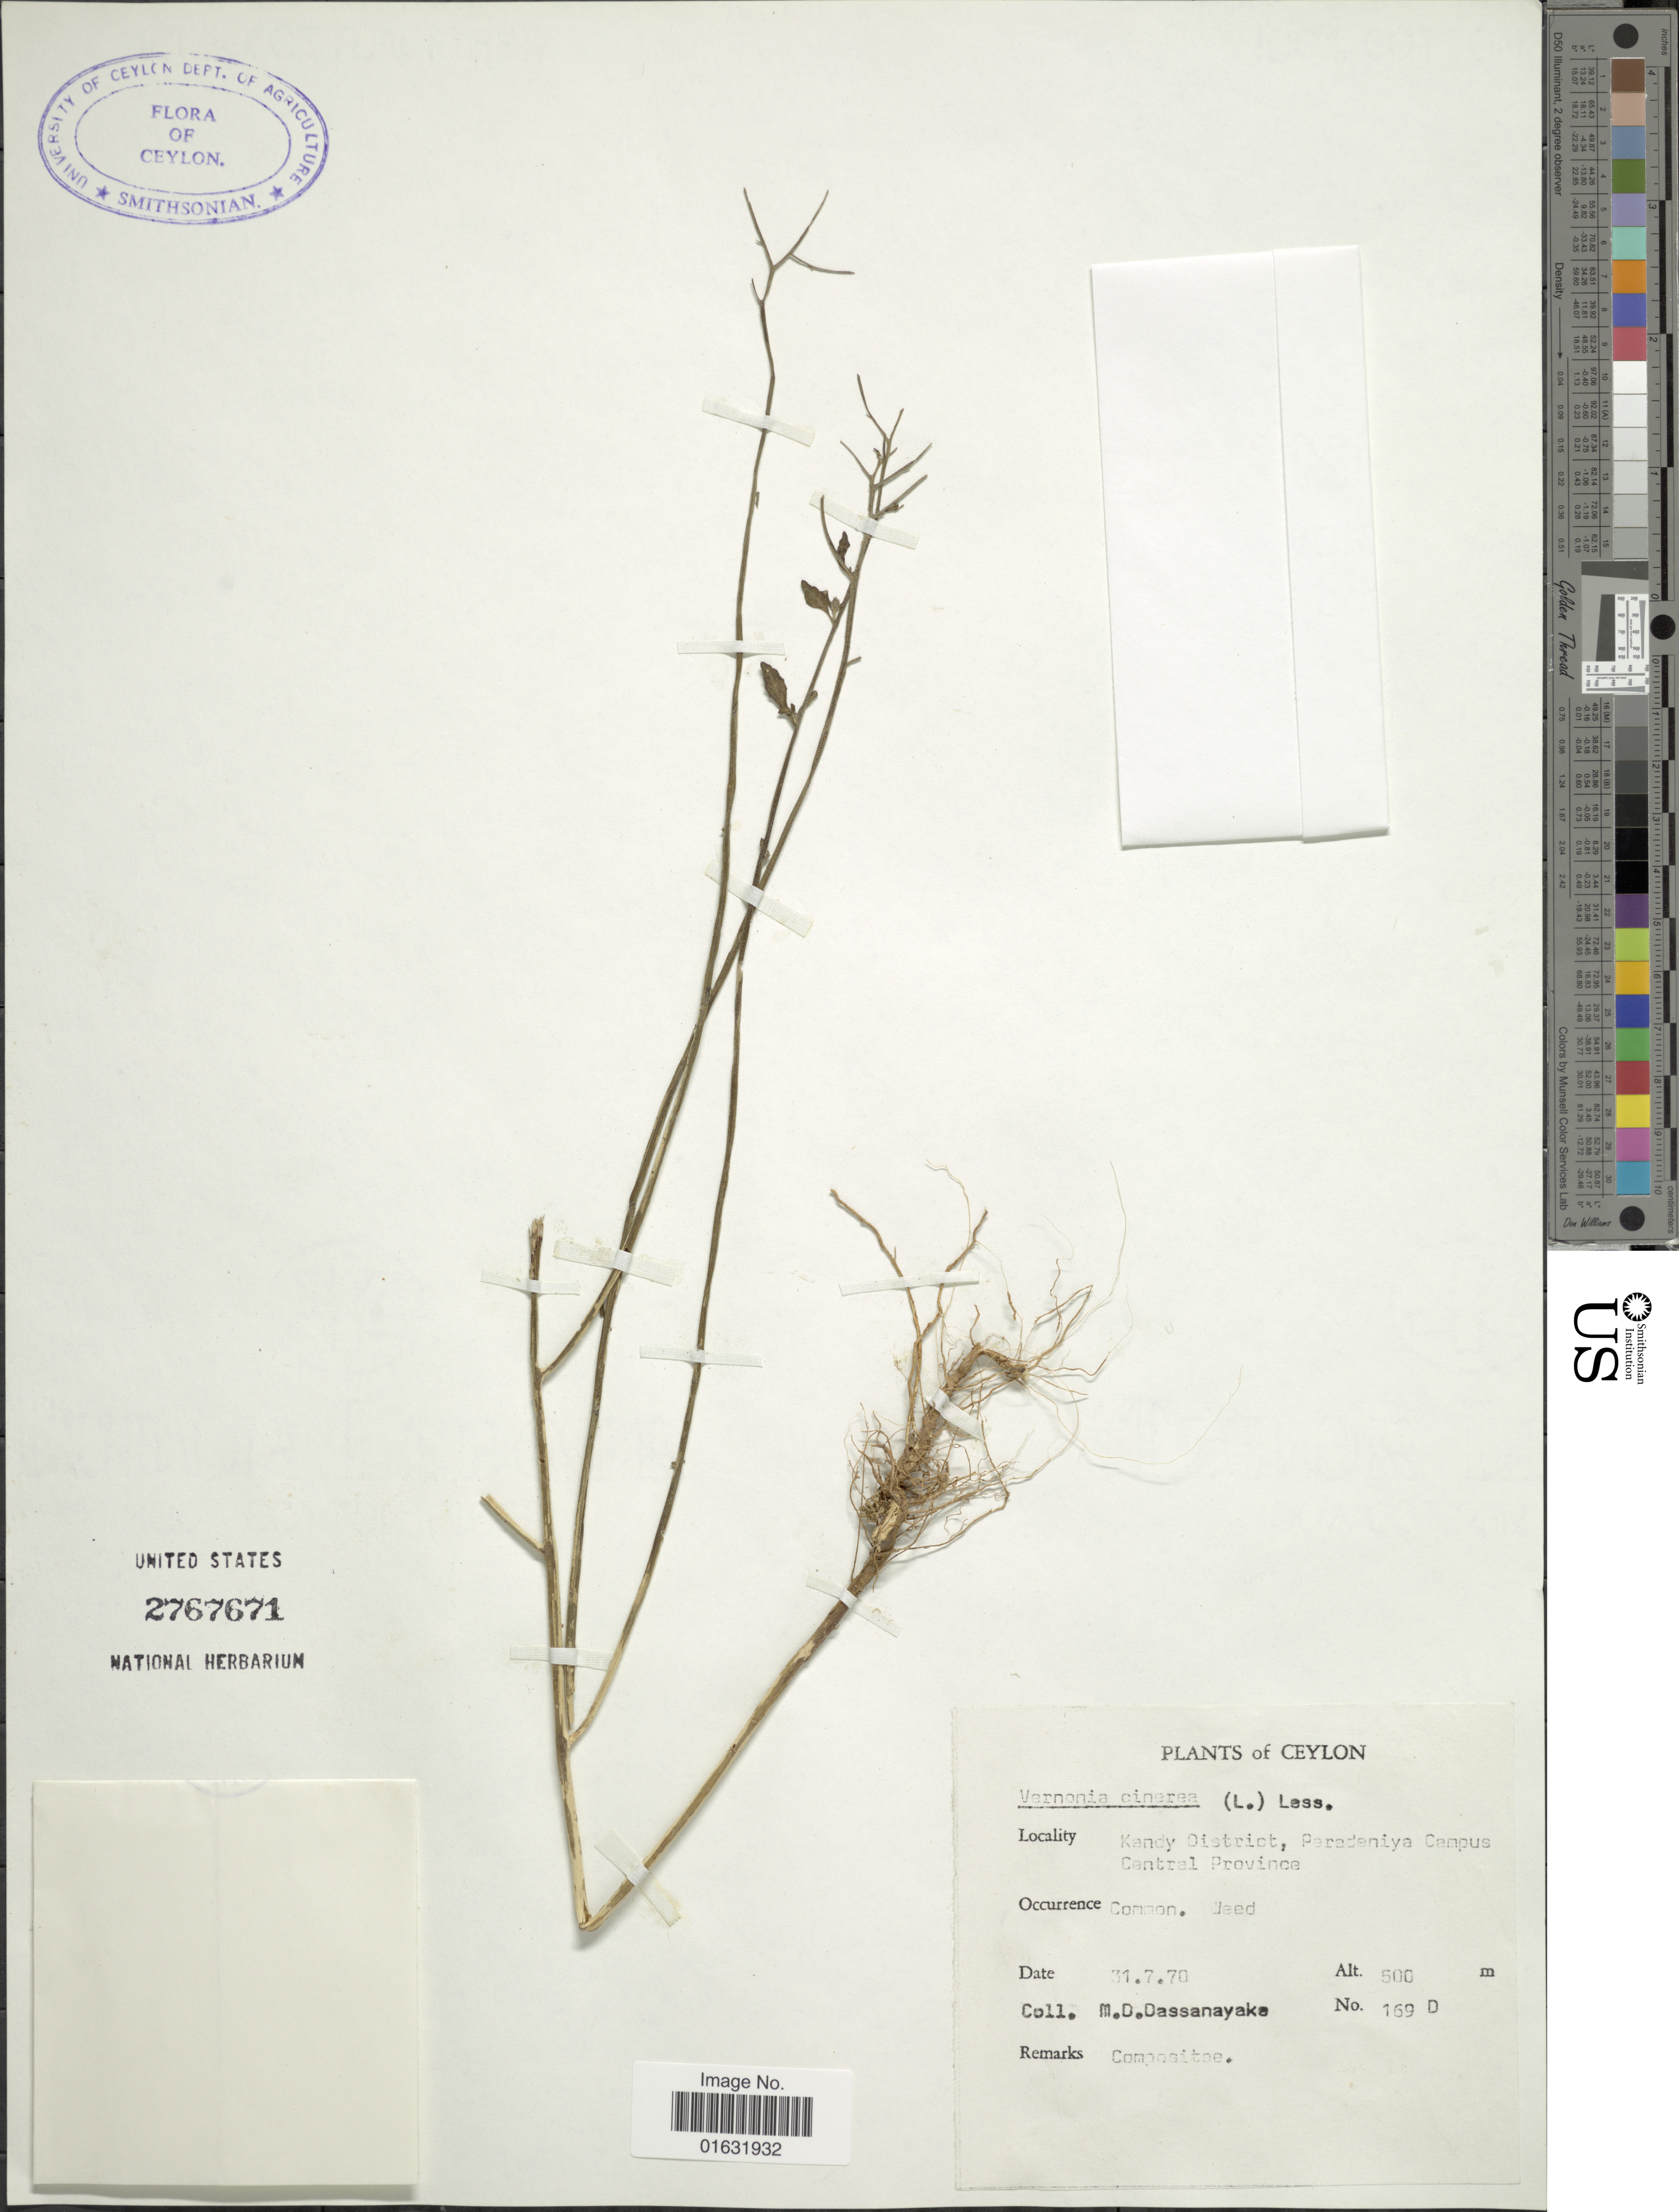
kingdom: Plantae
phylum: Tracheophyta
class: Magnoliopsida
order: Asterales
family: Asteraceae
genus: Cyanthillium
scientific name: Cyanthillium cinereum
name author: (L.) H. Rob.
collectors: M. D. Dassanayake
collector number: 169D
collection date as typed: Transcribed d/m/y: 31/7/70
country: Sri Lanka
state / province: Central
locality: Ceylon, Kandy District, Paradeniya Campus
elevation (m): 500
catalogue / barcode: US 2767671